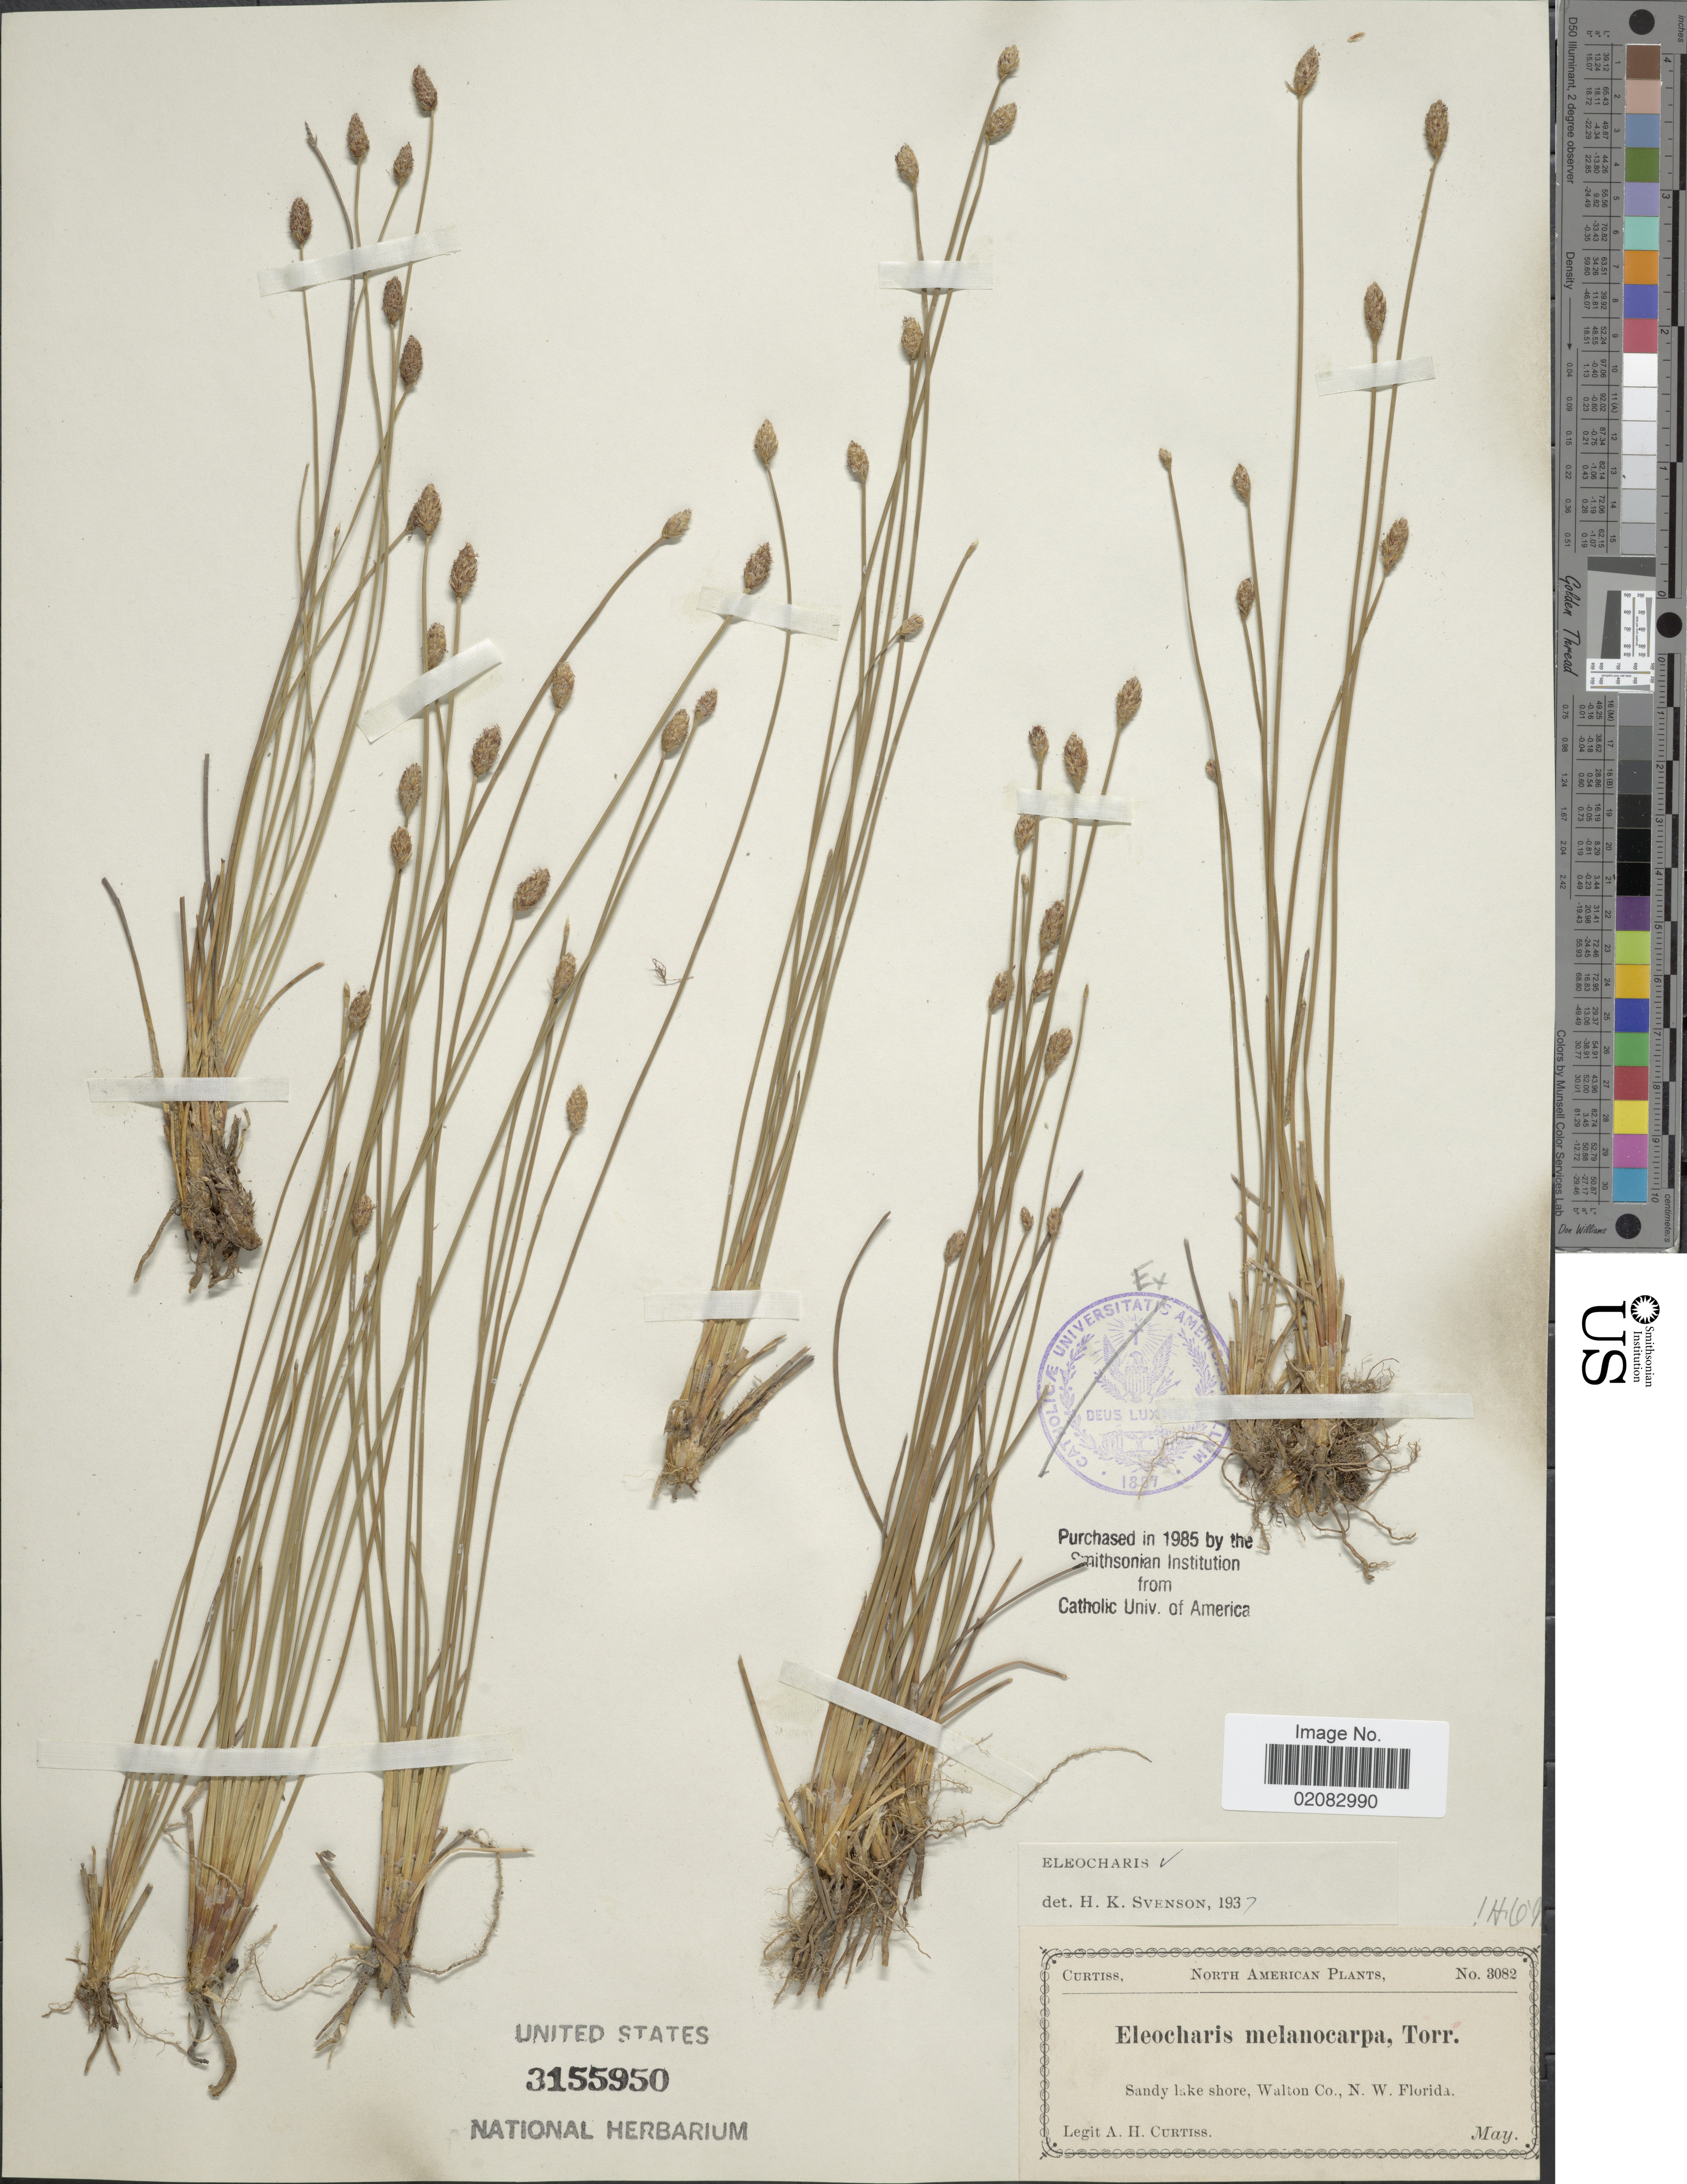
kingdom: Plantae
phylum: Tracheophyta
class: Liliopsida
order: Poales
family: Cyperaceae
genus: Eleocharis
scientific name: Eleocharis melanocarpa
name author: Torr.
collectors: A. H. Curtiss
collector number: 3082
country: United States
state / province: Florida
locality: Sandy lake shore, Walton Co., N.W. Florida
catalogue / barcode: US 3155950